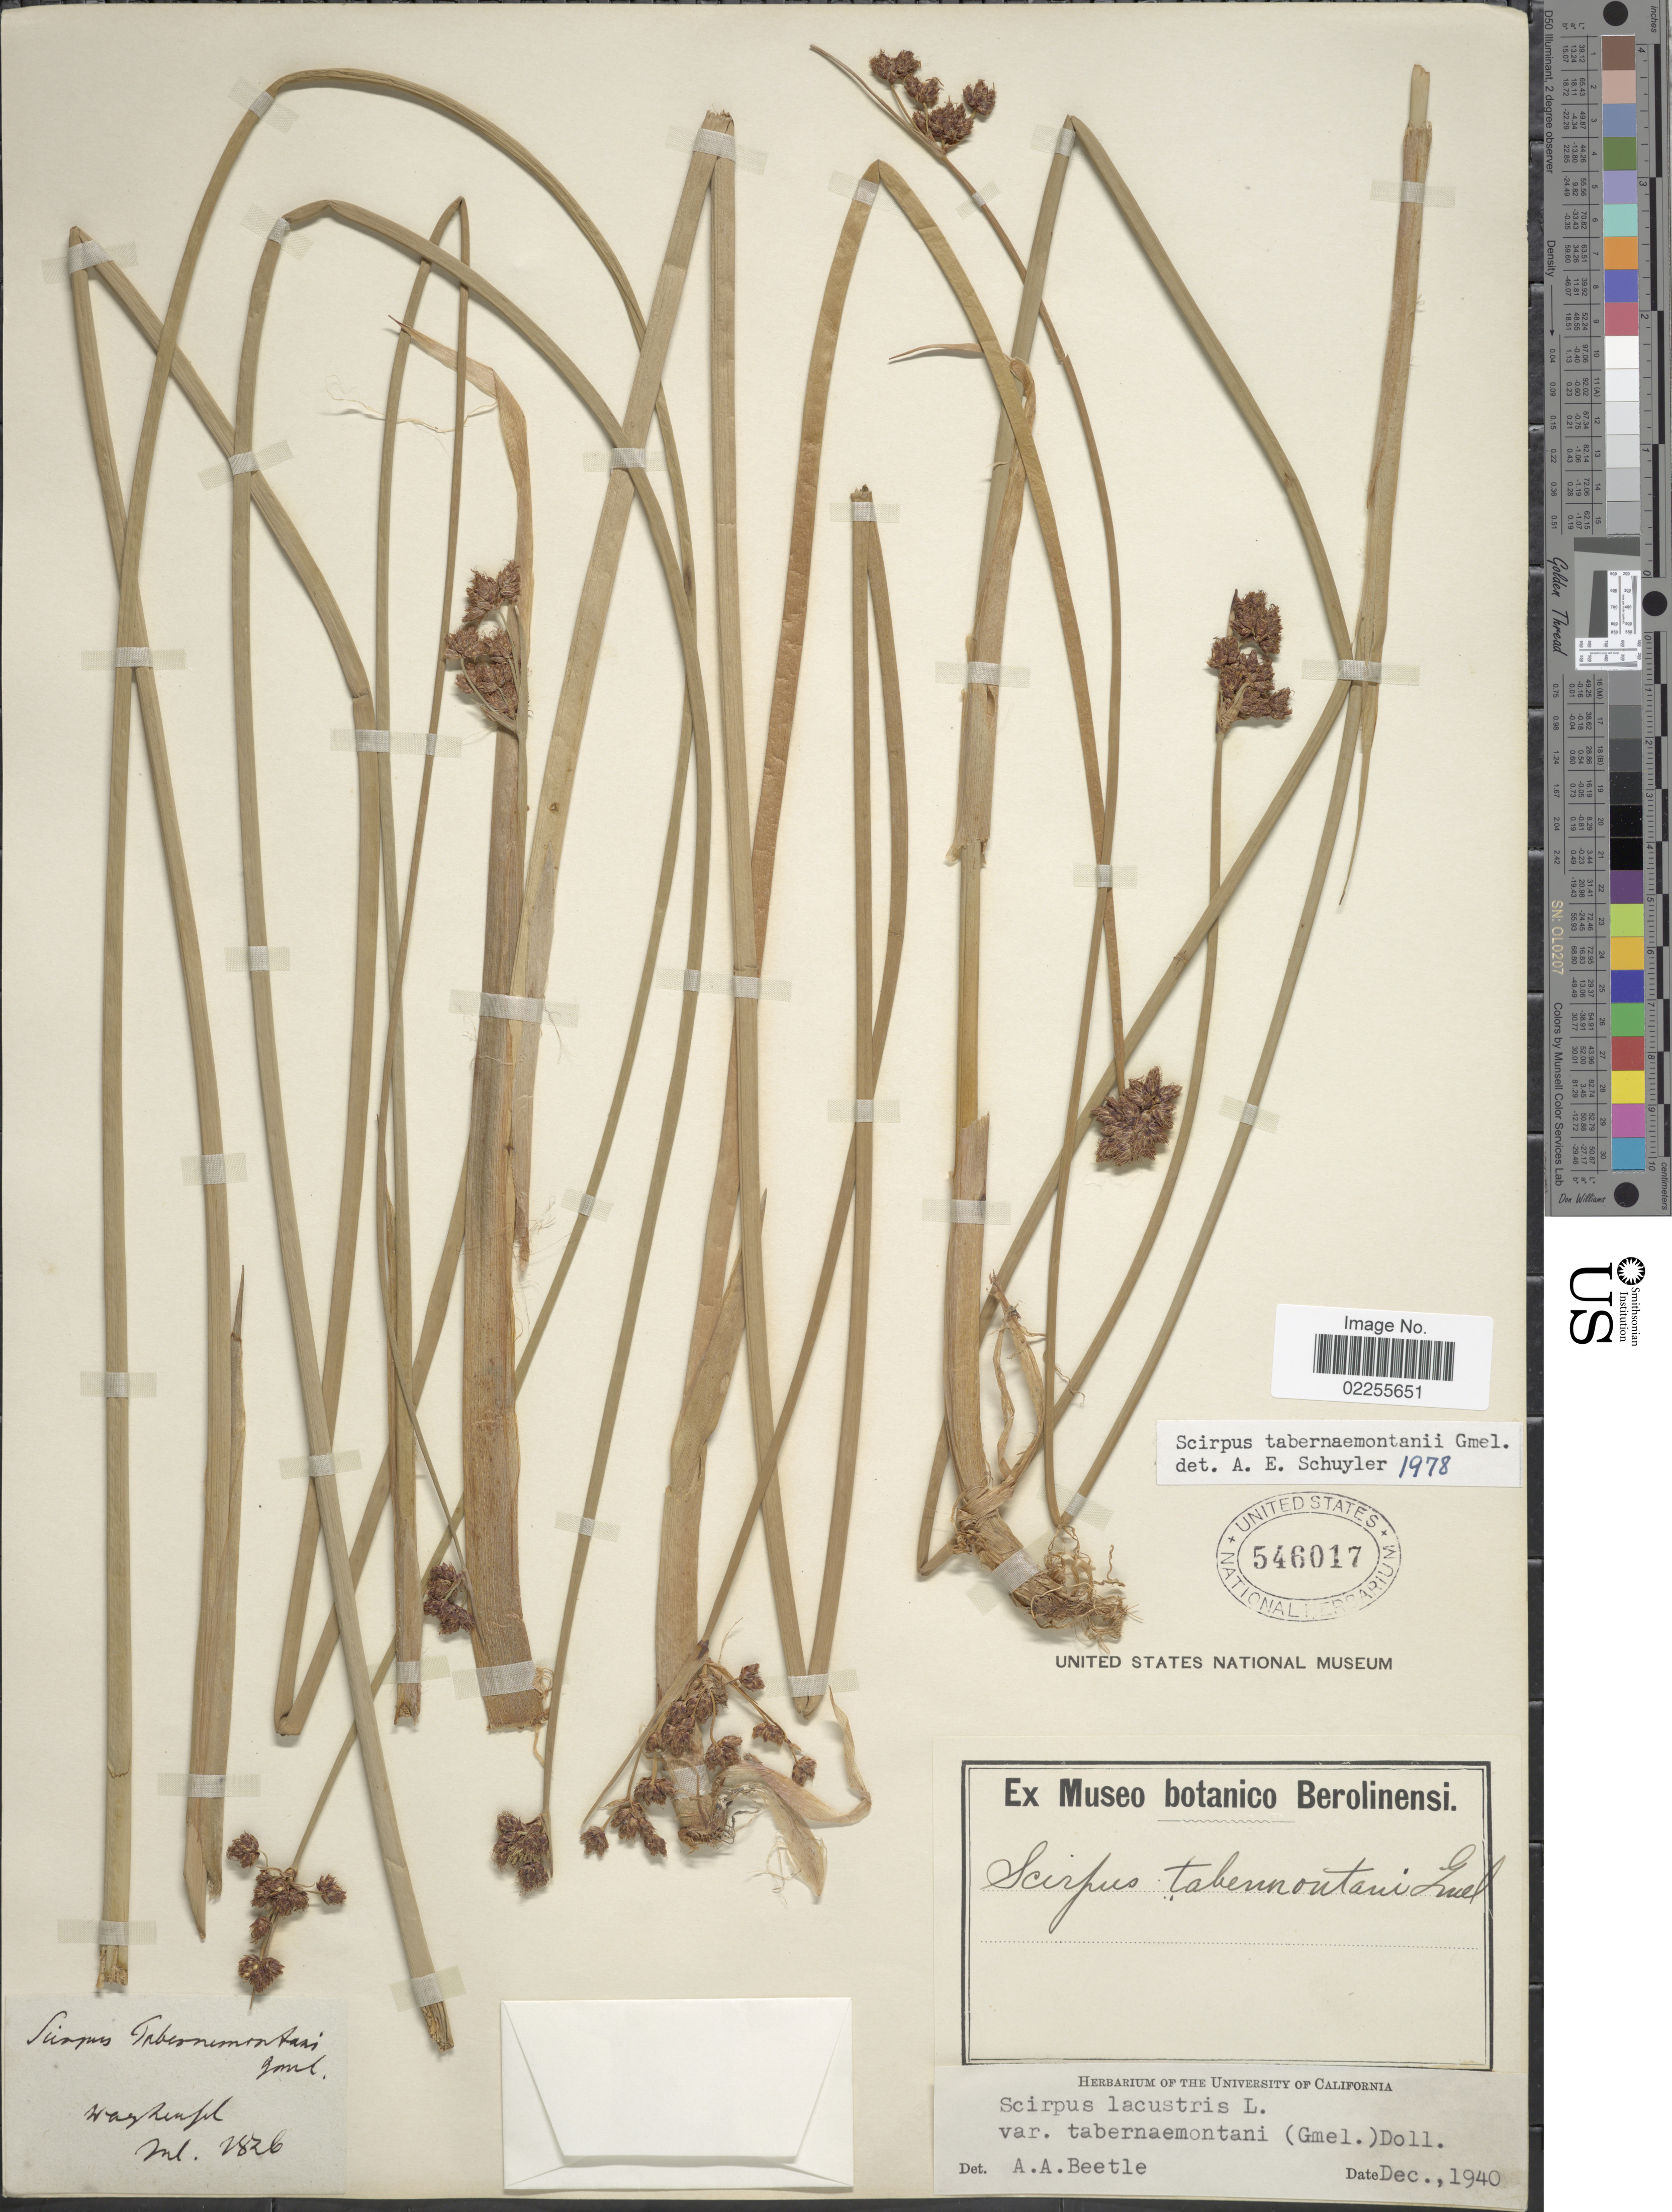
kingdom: Plantae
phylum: Tracheophyta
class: Liliopsida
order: Poales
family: Cyperaceae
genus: Schoenoplectus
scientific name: Schoenoplectus tabernaemontani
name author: (C.C. Gmel.) Palla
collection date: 1826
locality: Walensul [interpreted]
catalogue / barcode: US 546017